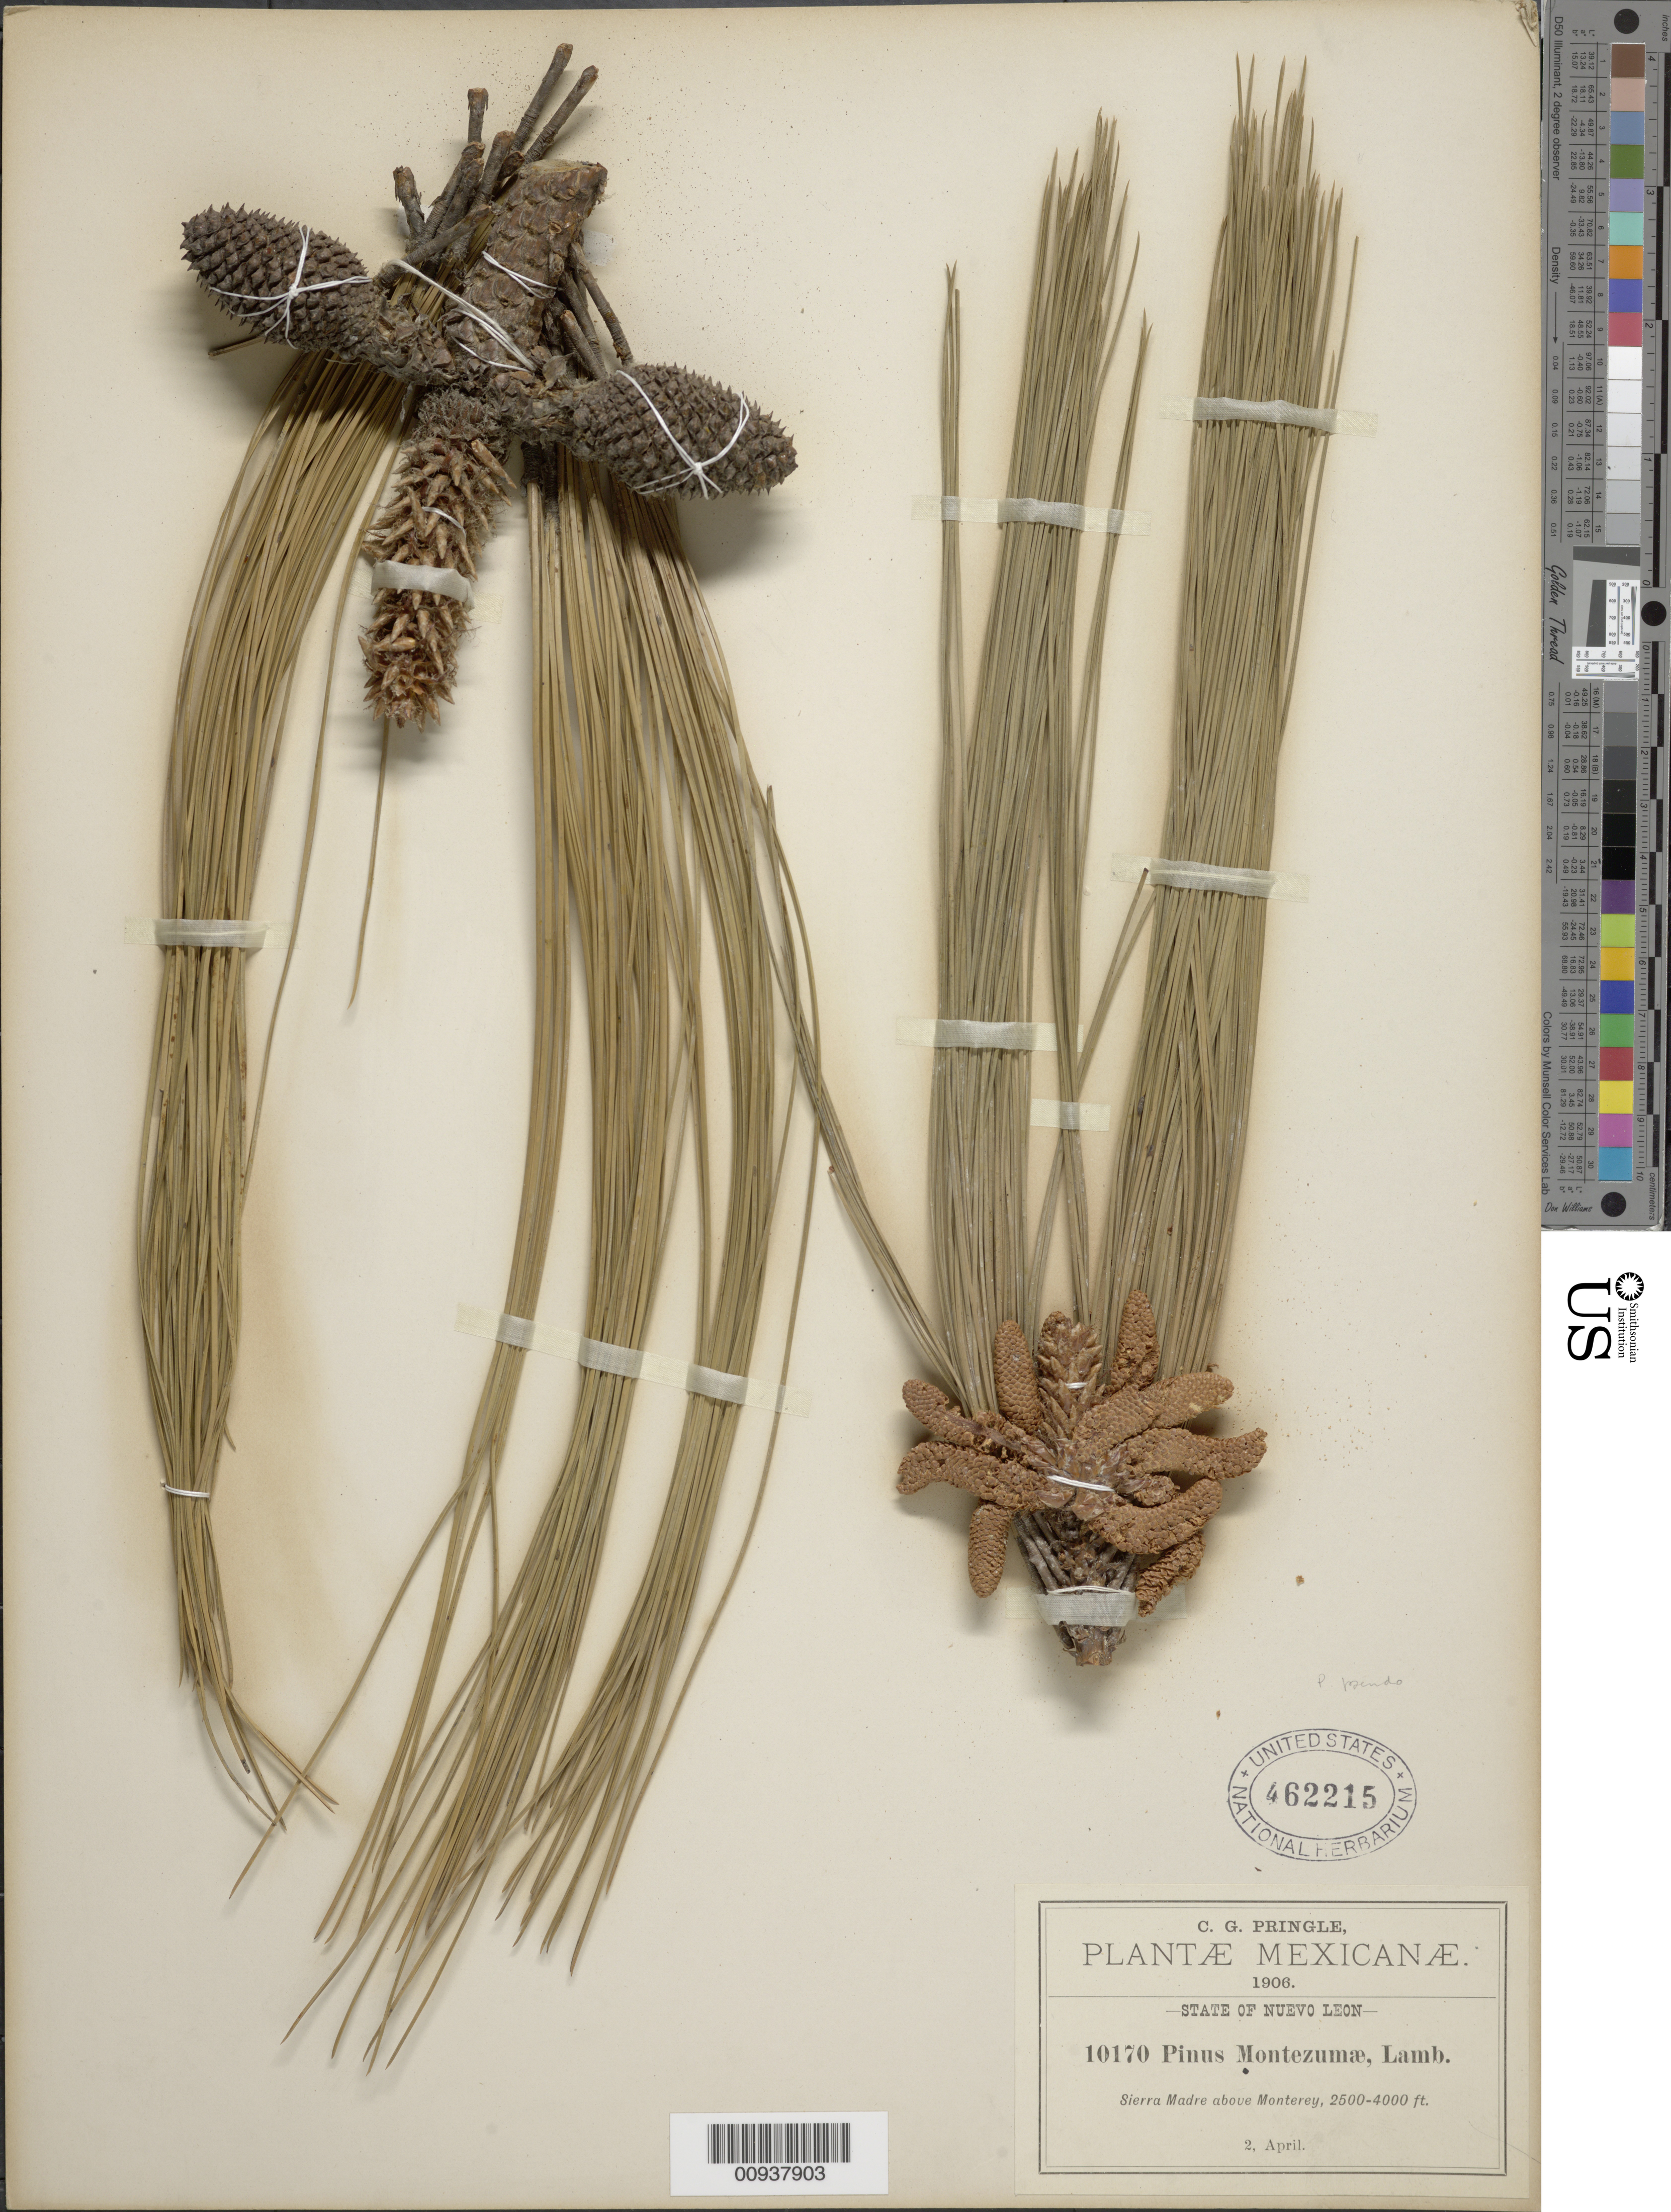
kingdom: Plantae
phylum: Tracheophyta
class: Pinopsida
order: Pinales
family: Pinaceae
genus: Pinus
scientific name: Pinus montezumae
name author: Lamb.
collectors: C. G. Pringle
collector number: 10170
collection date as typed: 02 Apr 1906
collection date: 1906-04-02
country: Mexico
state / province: Nuevo León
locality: Sierra Madre above Monterrey.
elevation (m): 762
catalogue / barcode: US 462215